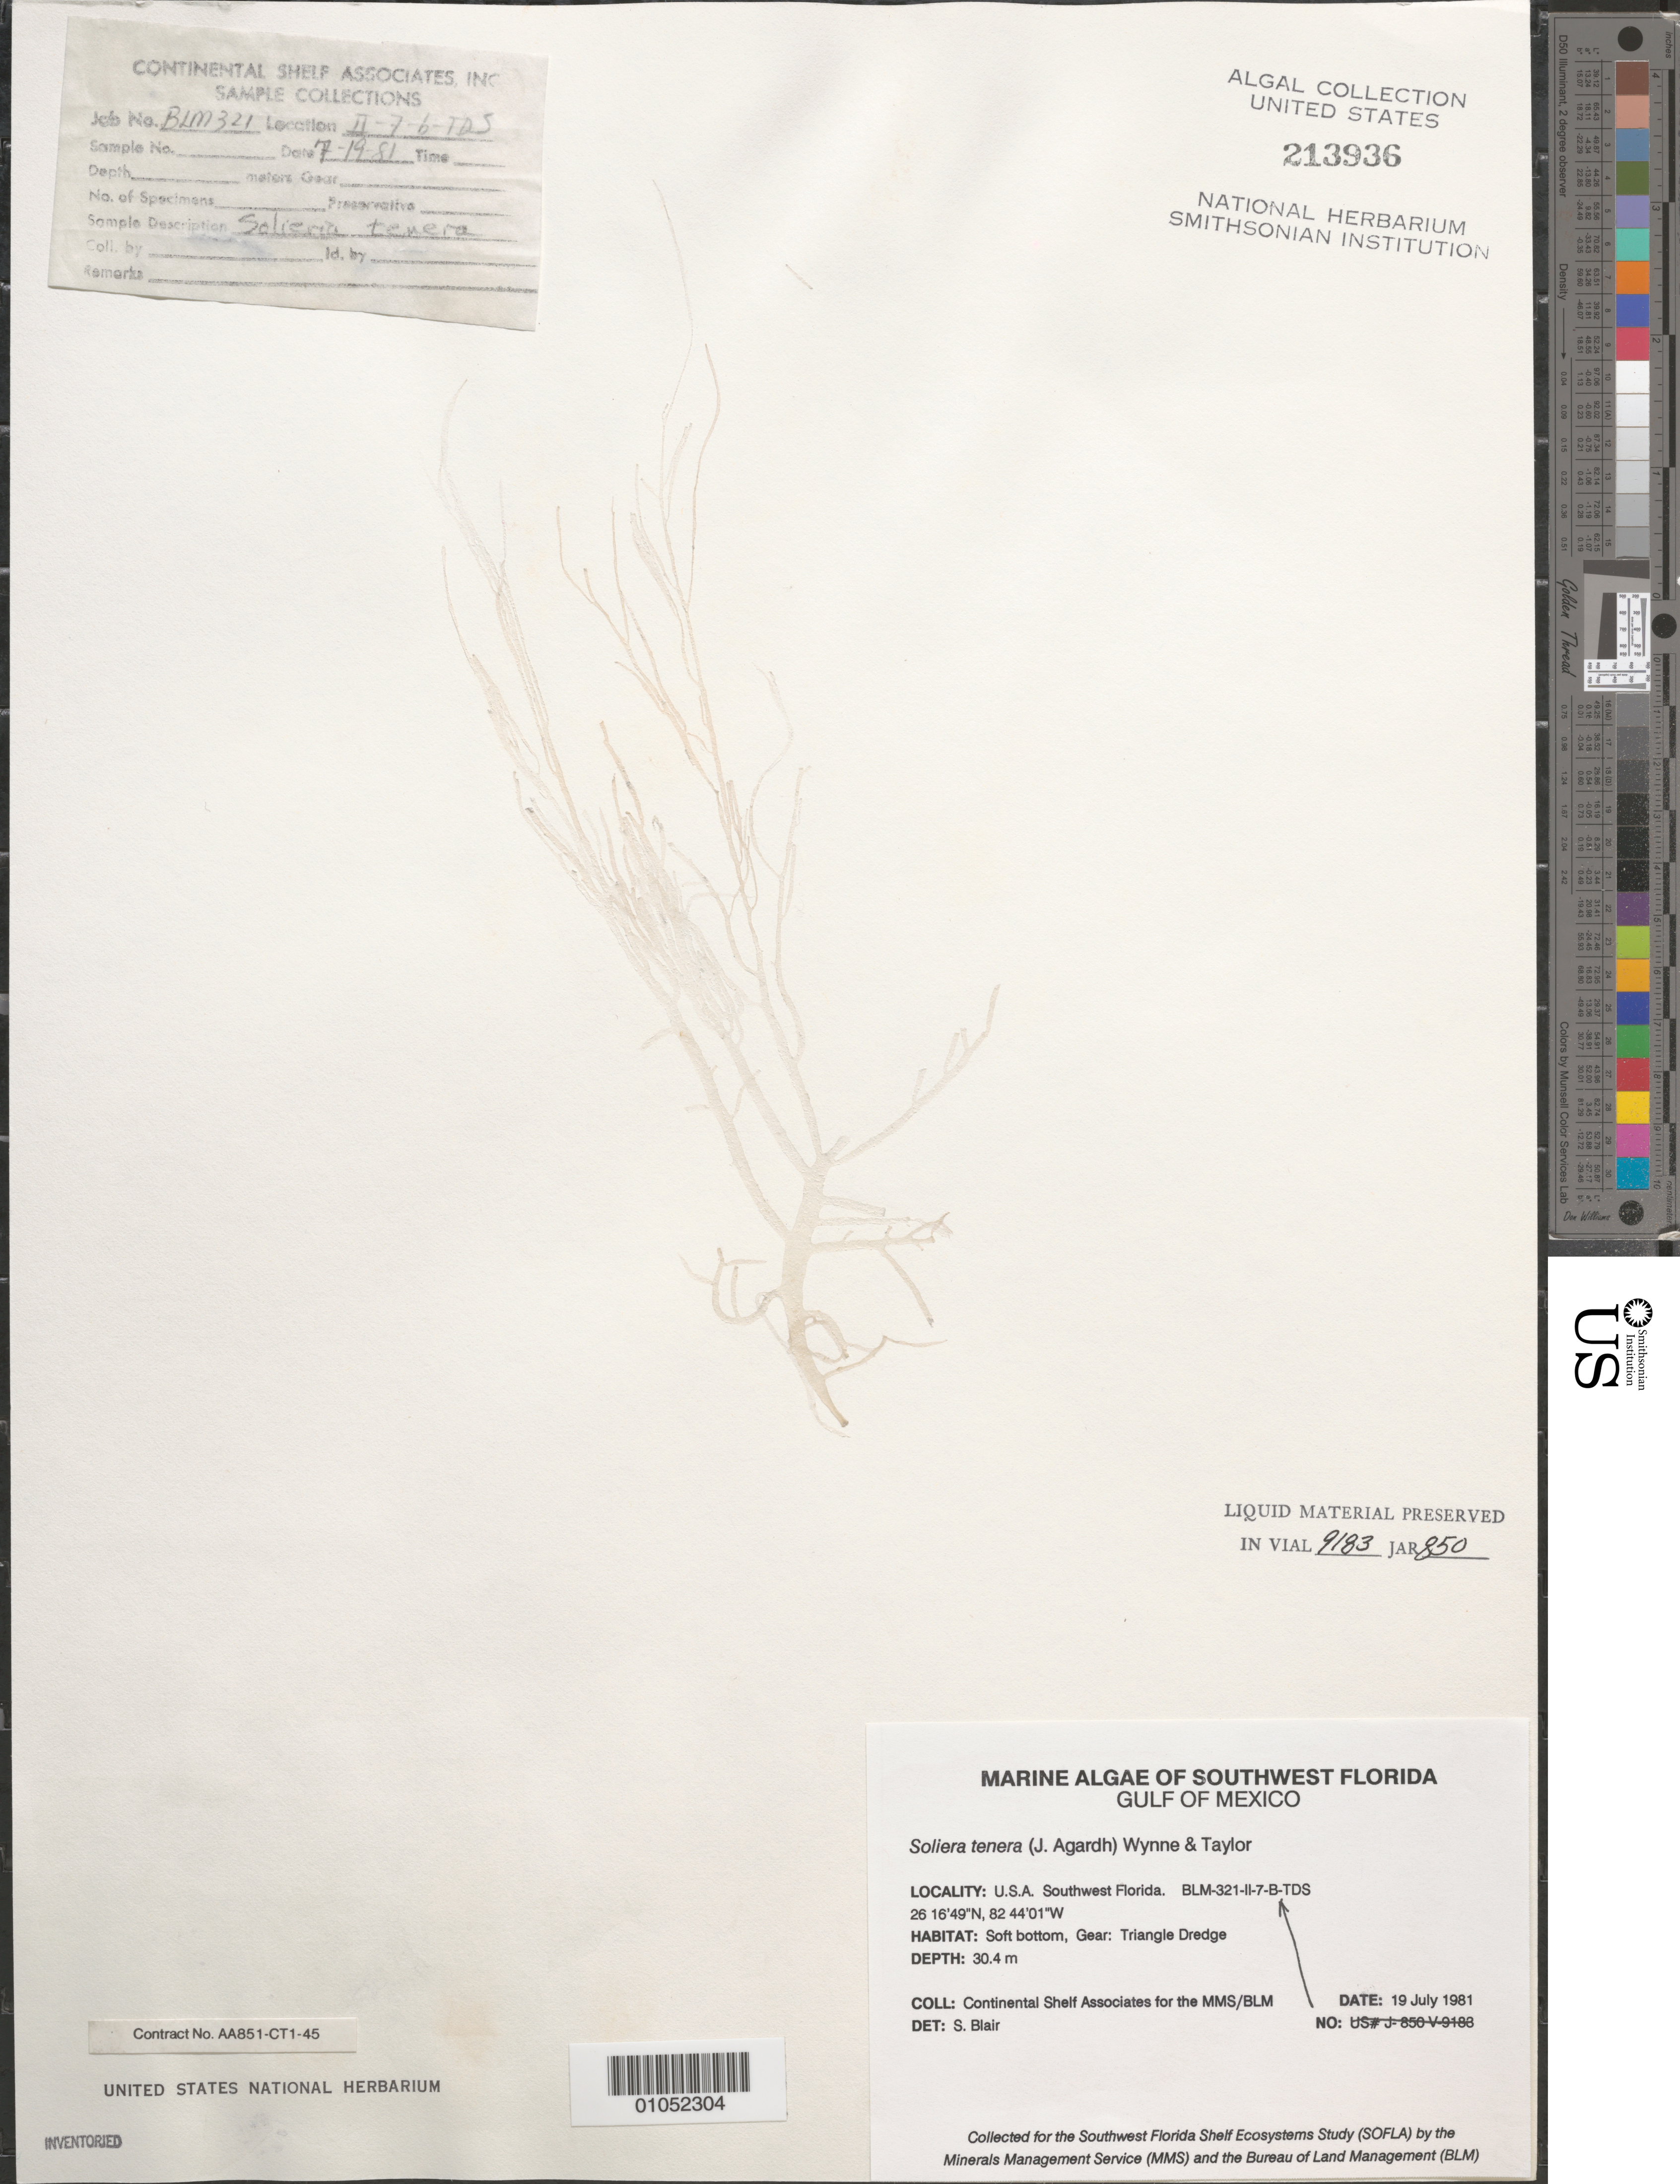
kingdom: Plantae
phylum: Rhodophyta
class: Florideophyceae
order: Gigartinales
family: Solieriaceae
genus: Solieria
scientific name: Solieria filiformis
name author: (Kütz.) P.W. Gabrielson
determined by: Algae name updating Project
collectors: Continental Shelf Associates for the MMS/BLM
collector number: BLM-321-II-7-B-TDS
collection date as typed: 19 Jul 1981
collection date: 1981-07-19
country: United States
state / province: Florida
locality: Gulf of Mexico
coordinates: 26 16'49"N, 82 44'01"W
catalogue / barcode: US 213936